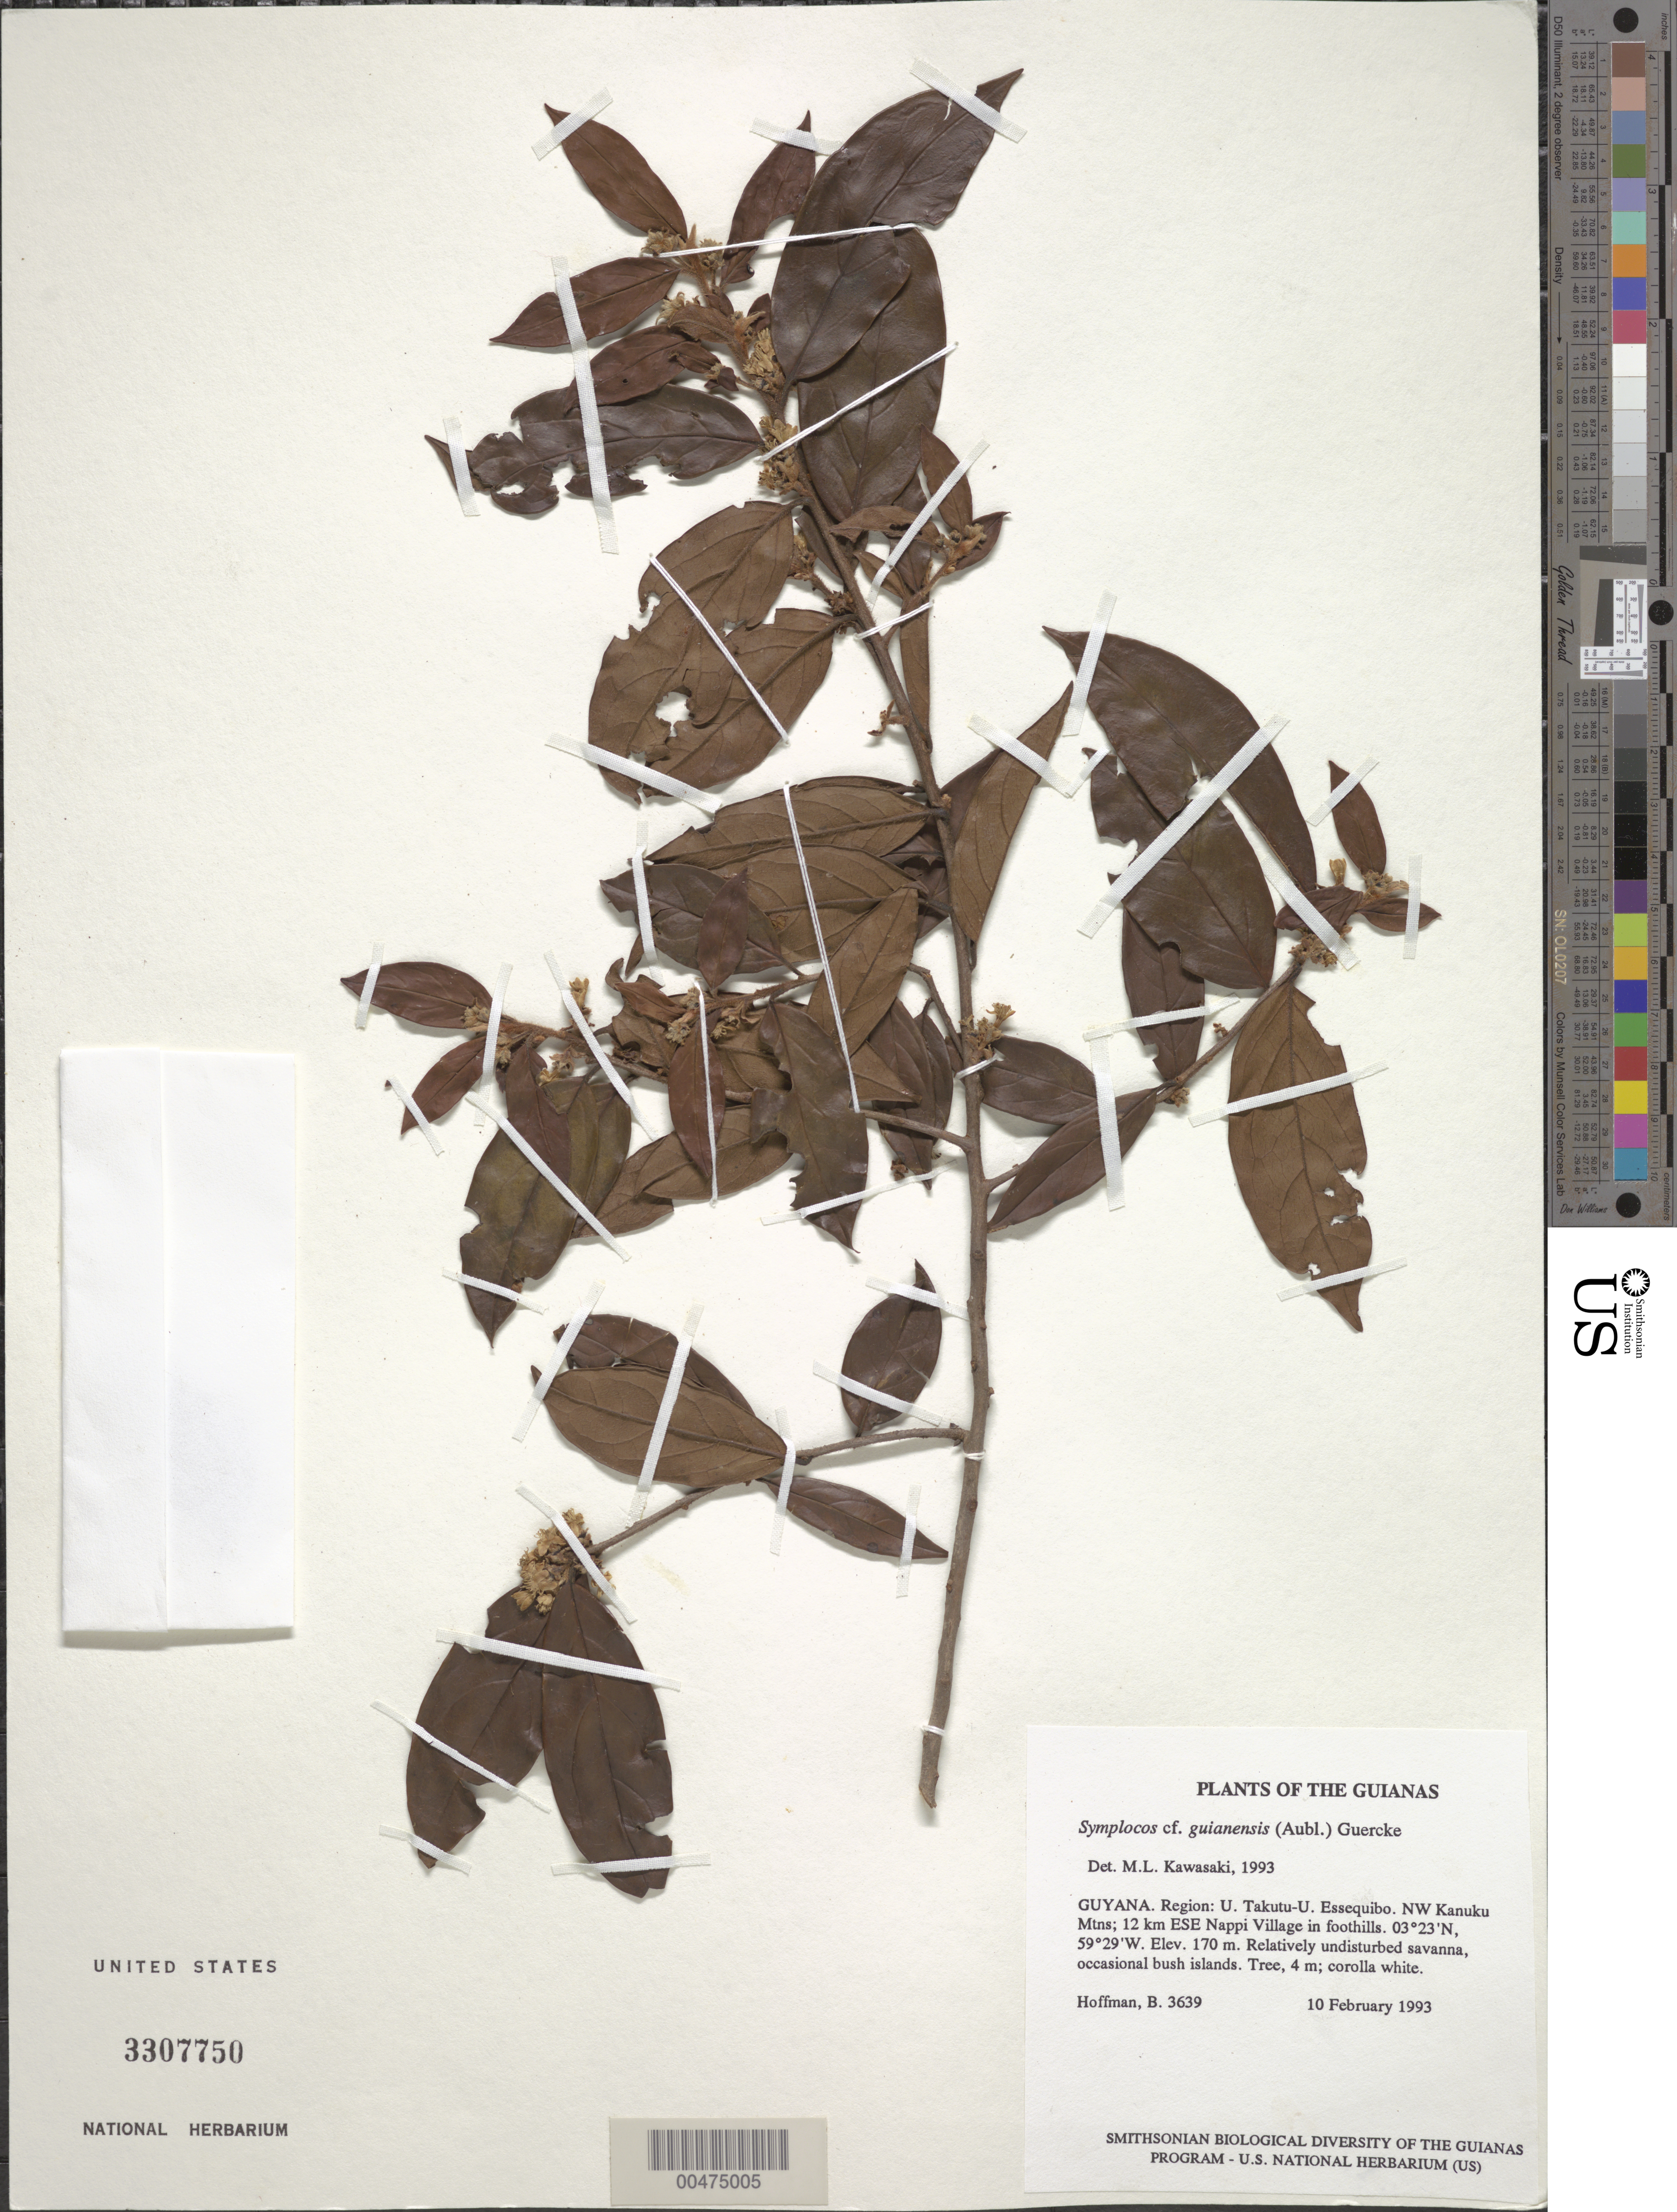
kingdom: Plantae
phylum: Tracheophyta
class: Magnoliopsida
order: Ericales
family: Symplocaceae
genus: Symplocos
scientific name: Symplocos guianensis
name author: (Aubl.) Gürke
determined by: Kelloff, Carol L., (US), Smithsonian Institution - National Museum of Natural History (UNITED STATES)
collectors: B. Hoffman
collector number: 3639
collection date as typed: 10 February 1993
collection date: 1993-02-10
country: Guyana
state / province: U. Takutu-U. Essequibo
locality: NW Kanuku Mountains; 12 km ESE of Nappi Village in foothills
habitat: Relatively undisturbed savanna, occasional bush islands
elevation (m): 170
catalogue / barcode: US 3307750